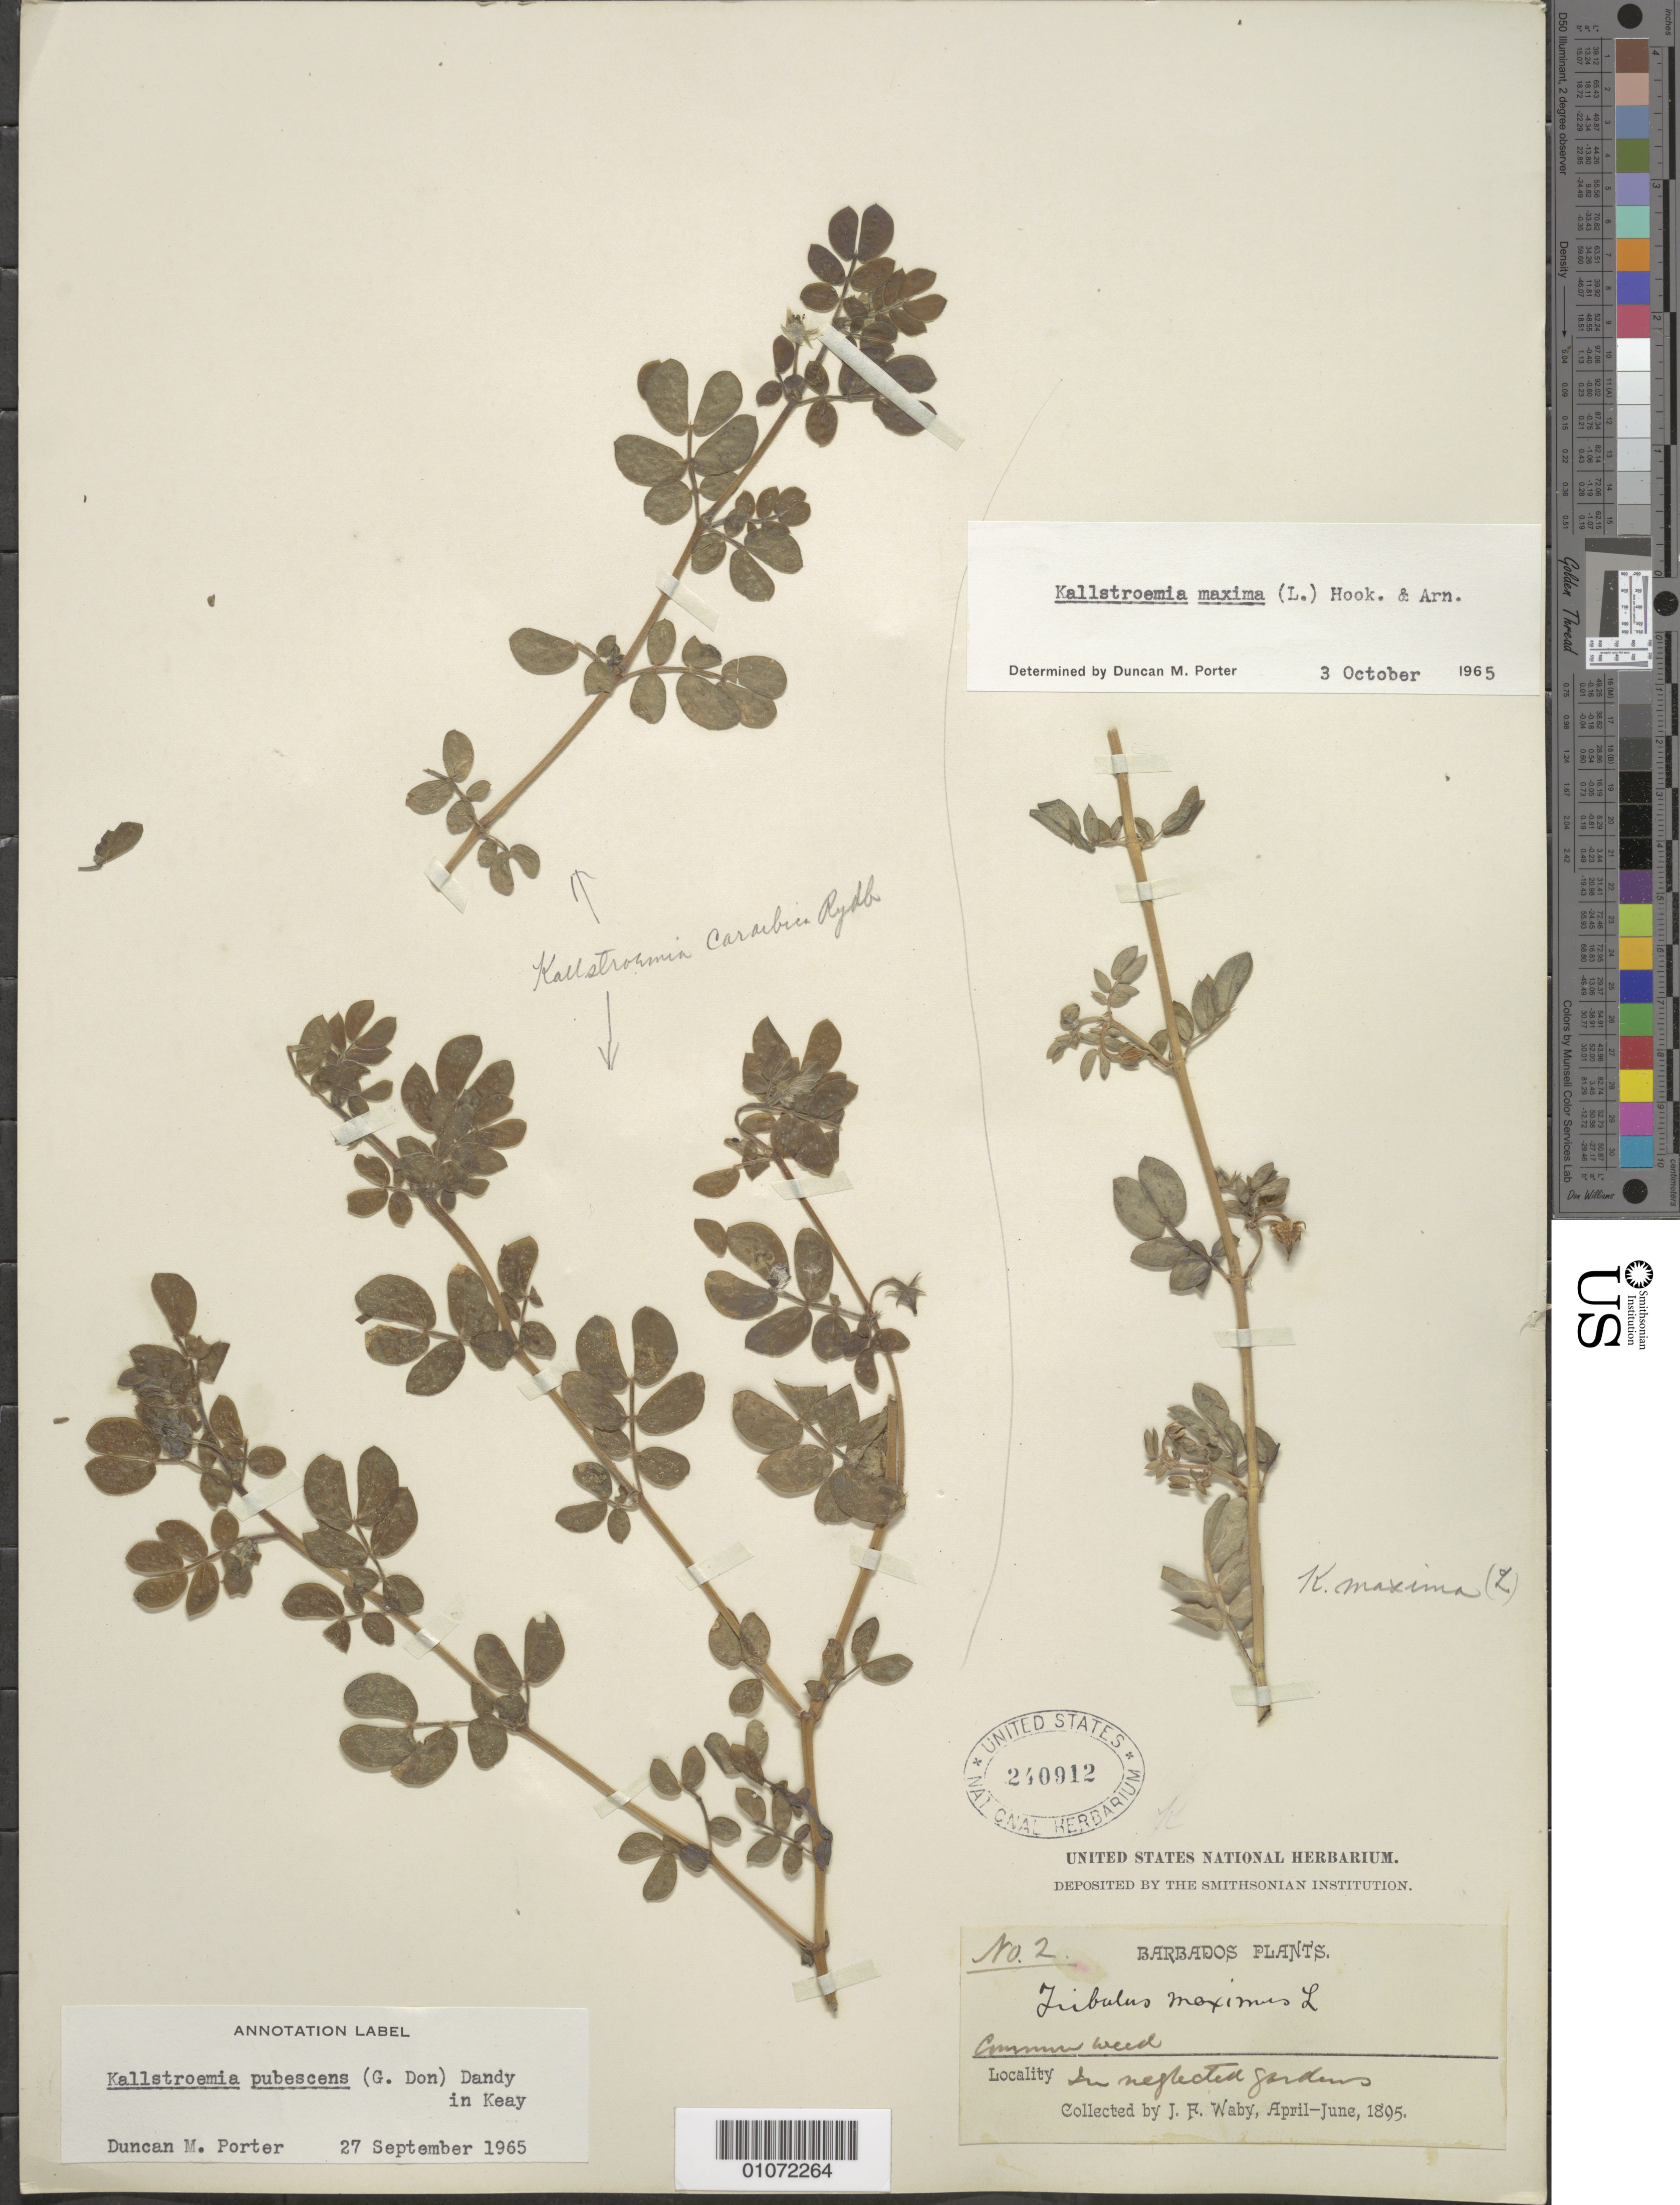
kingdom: Plantae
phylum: Tracheophyta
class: Magnoliopsida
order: Zygophyllales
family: Zygophyllaceae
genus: Kallstroemia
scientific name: Kallstroemia pubescens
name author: (G. Don) Dandy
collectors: J. Waby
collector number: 2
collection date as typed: Apr 1895 to -- Jun 1895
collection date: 1895-04/1895-06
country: Barbados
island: Barbados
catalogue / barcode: US 240912